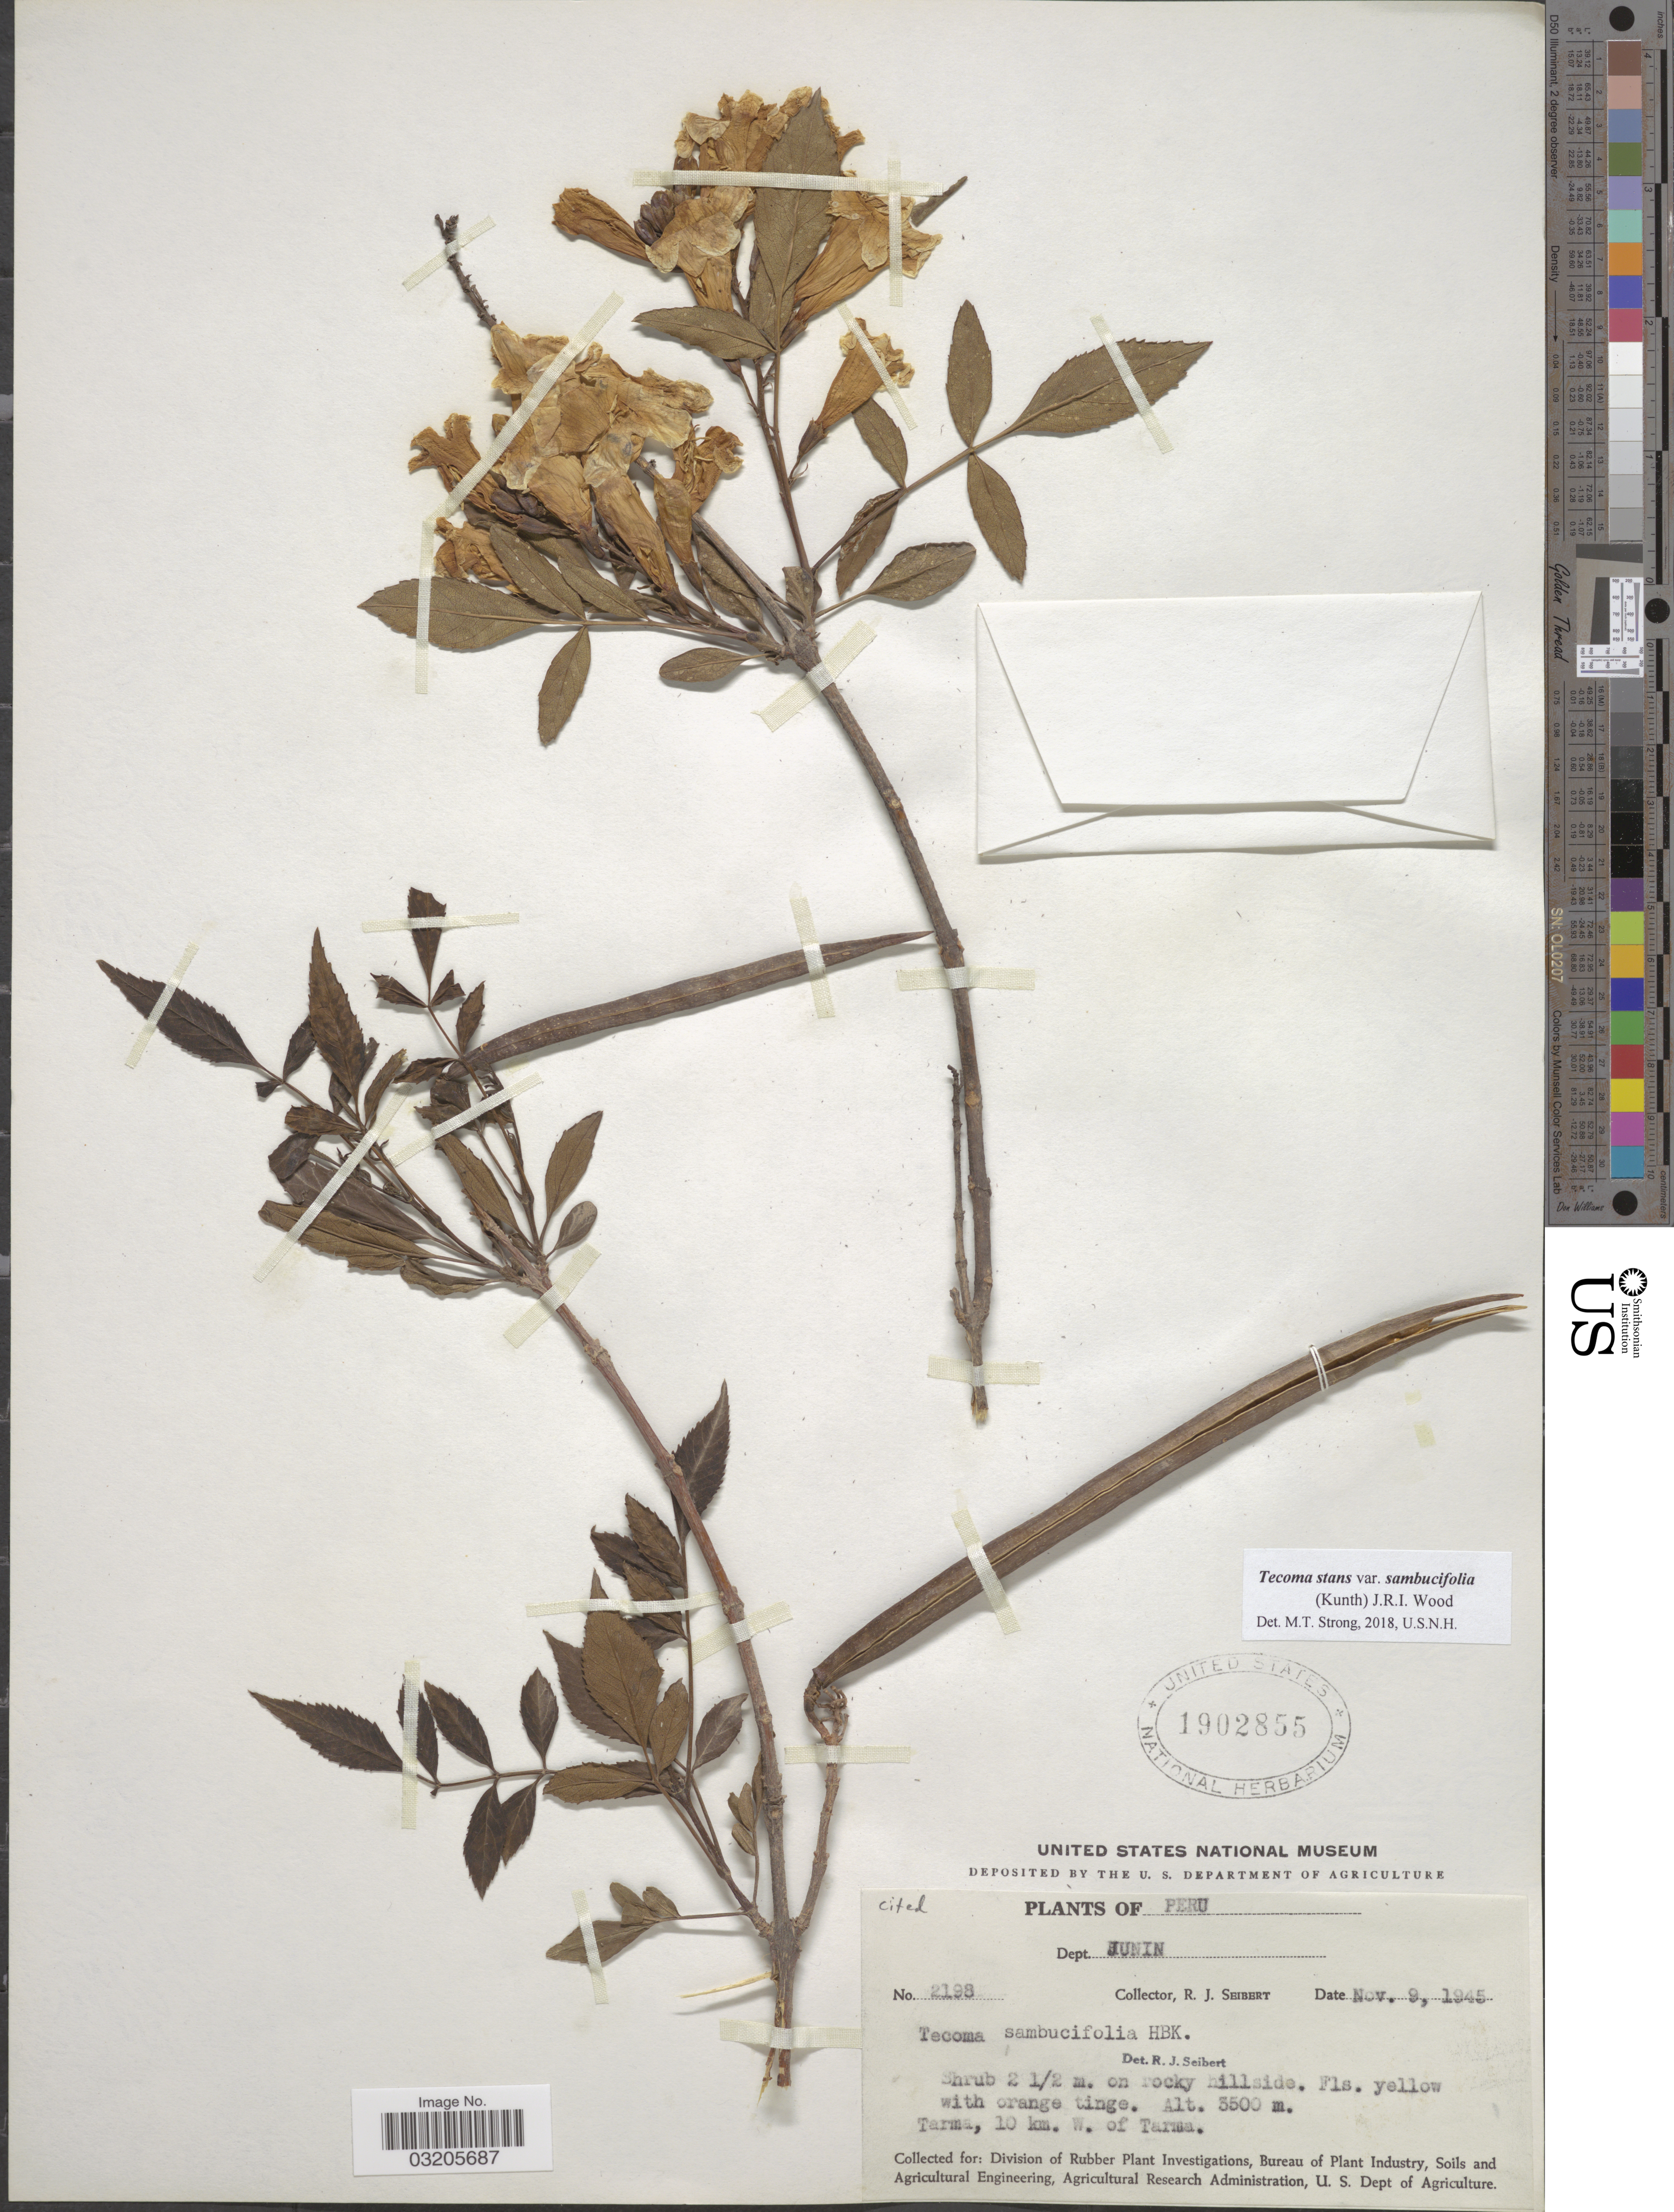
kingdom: Plantae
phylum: Tracheophyta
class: Magnoliopsida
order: Lamiales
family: Bignoniaceae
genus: Tecoma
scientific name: Tecoma stans var. sambucifolia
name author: (Kunth) J.R.I. Wood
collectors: R. J. Seibert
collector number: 2198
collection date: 1945-11-09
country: Peru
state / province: Junín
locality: Dept. Junin. Tarma, 10 km. W. of Tarma.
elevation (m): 3500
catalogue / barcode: US 1902855